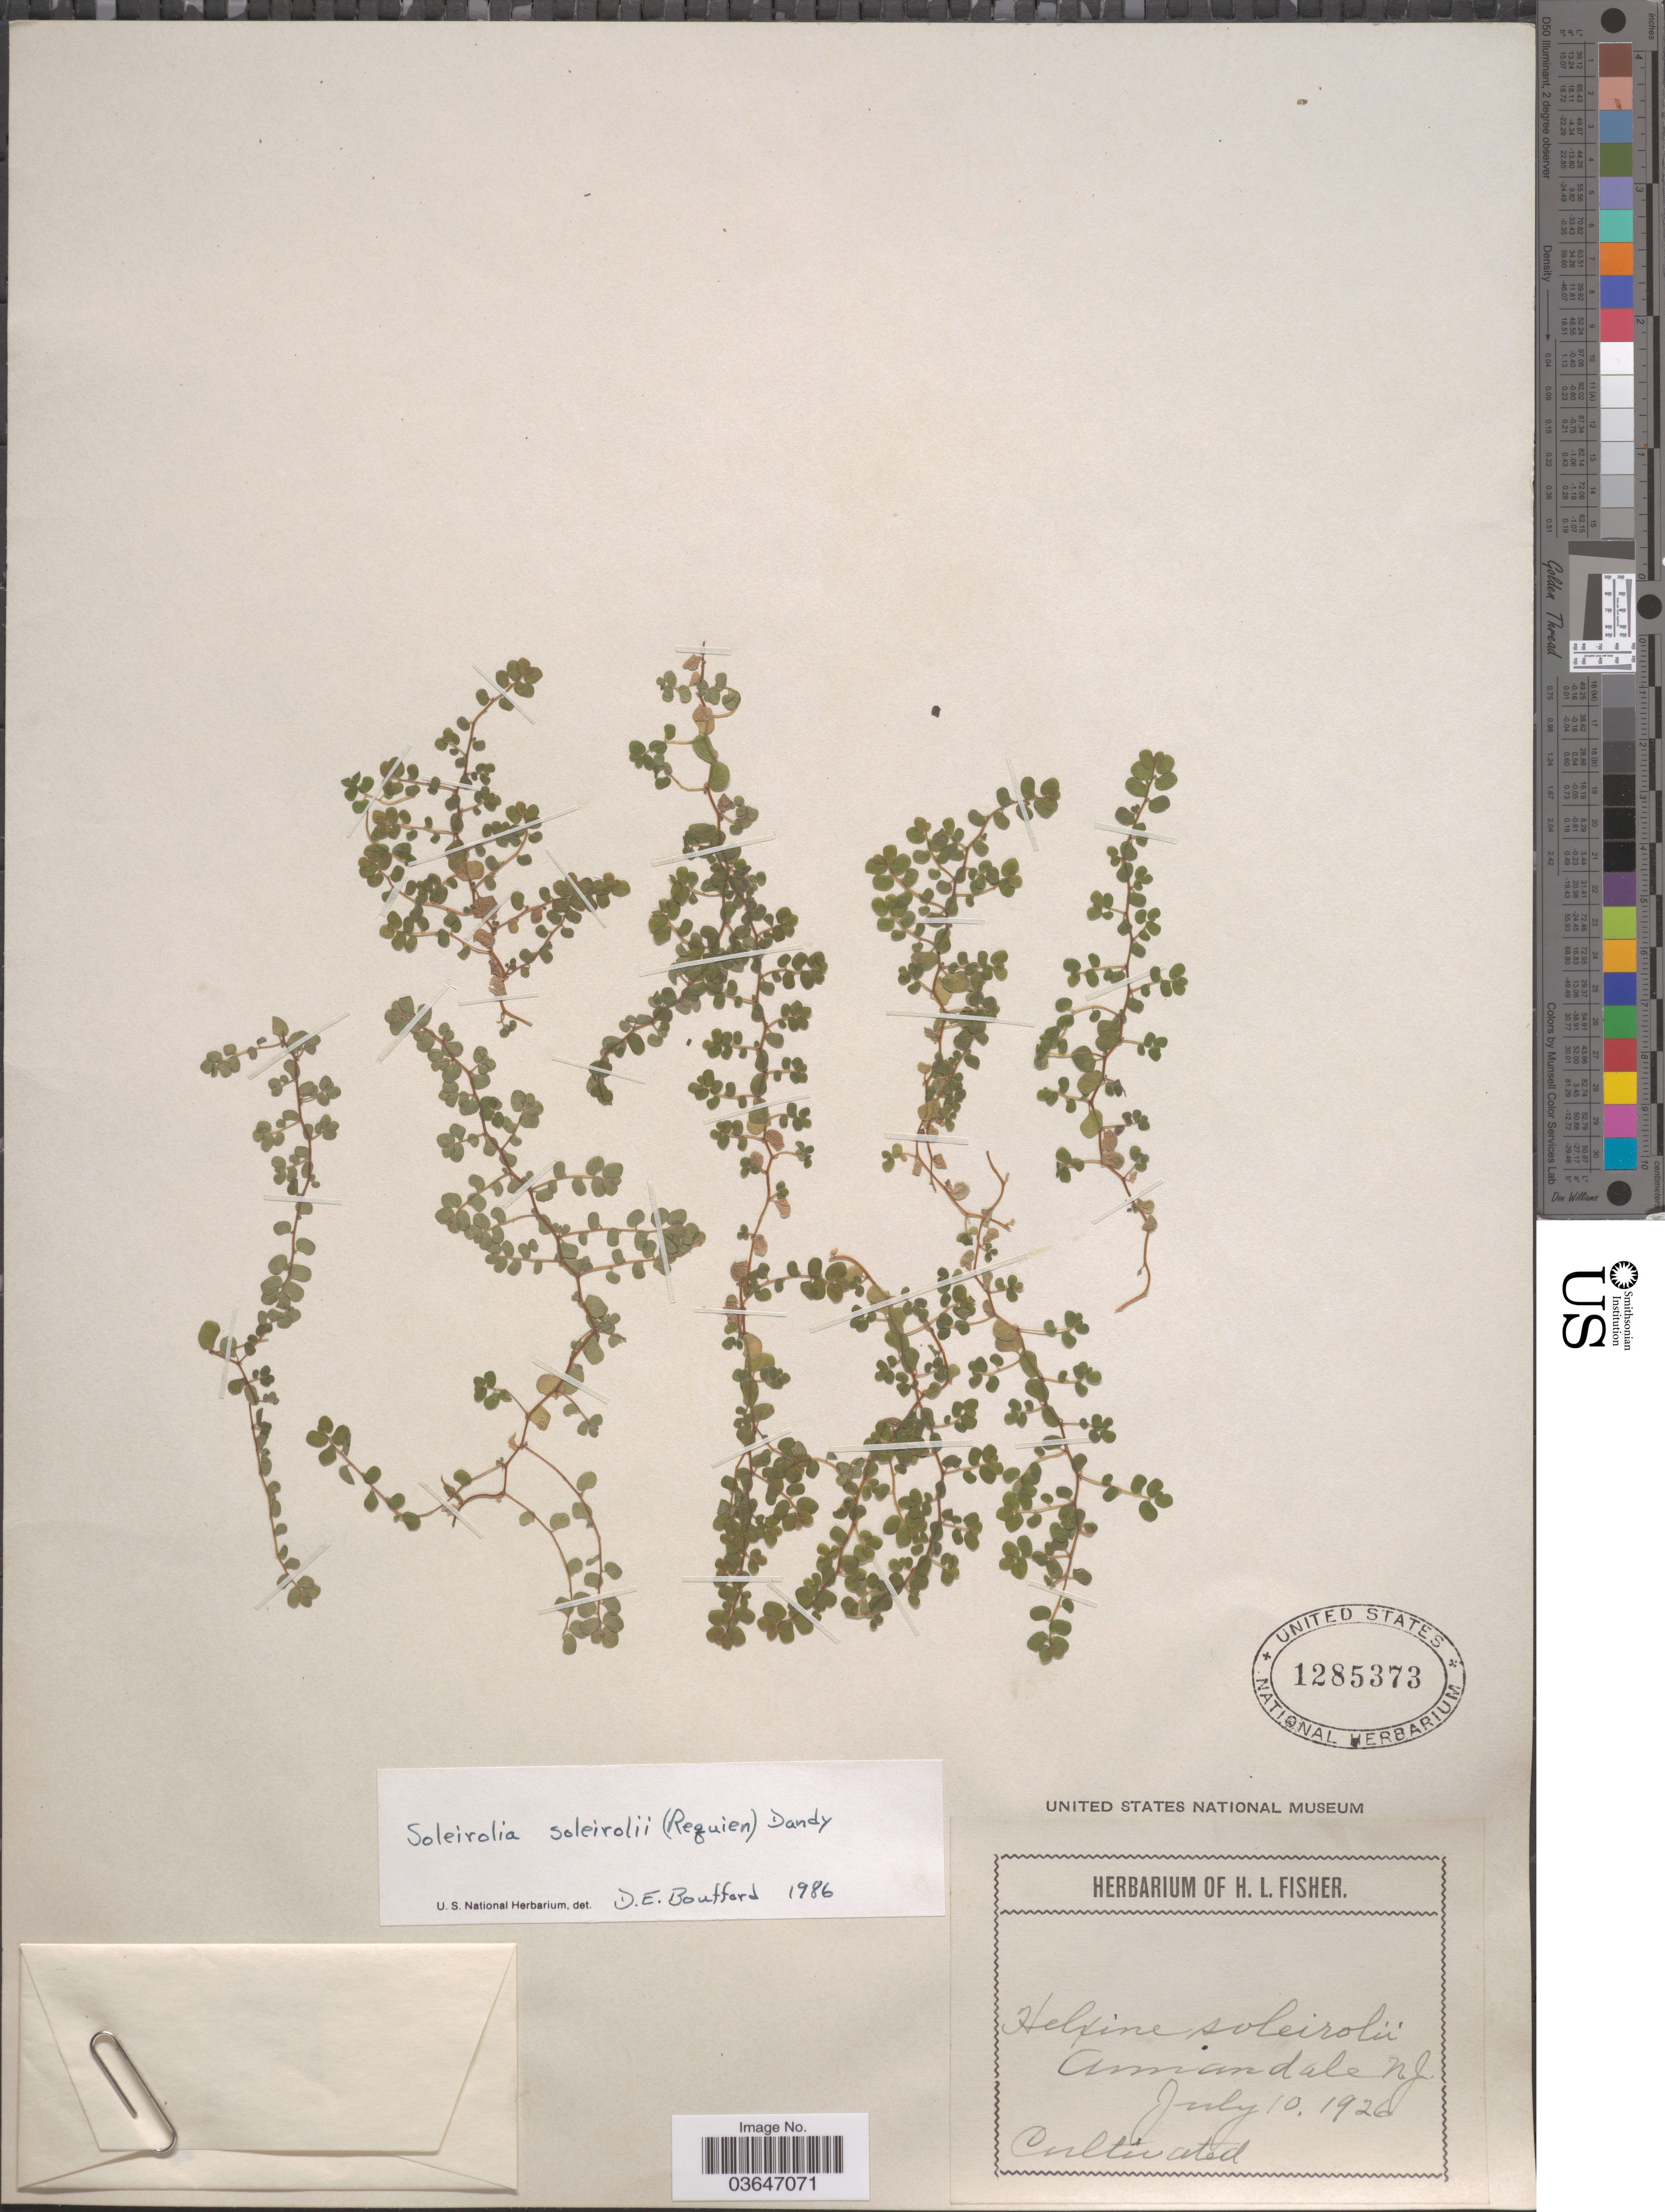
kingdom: Plantae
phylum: Tracheophyta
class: Magnoliopsida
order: Rosales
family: Urticaceae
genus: Soleirolia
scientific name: Soleirolia soleirolii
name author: (Req.) Dandy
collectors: ex herb. of H. L. Fisher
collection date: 1926-07-10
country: United States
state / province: New Jersey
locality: Annandale.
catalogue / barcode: US 1285373